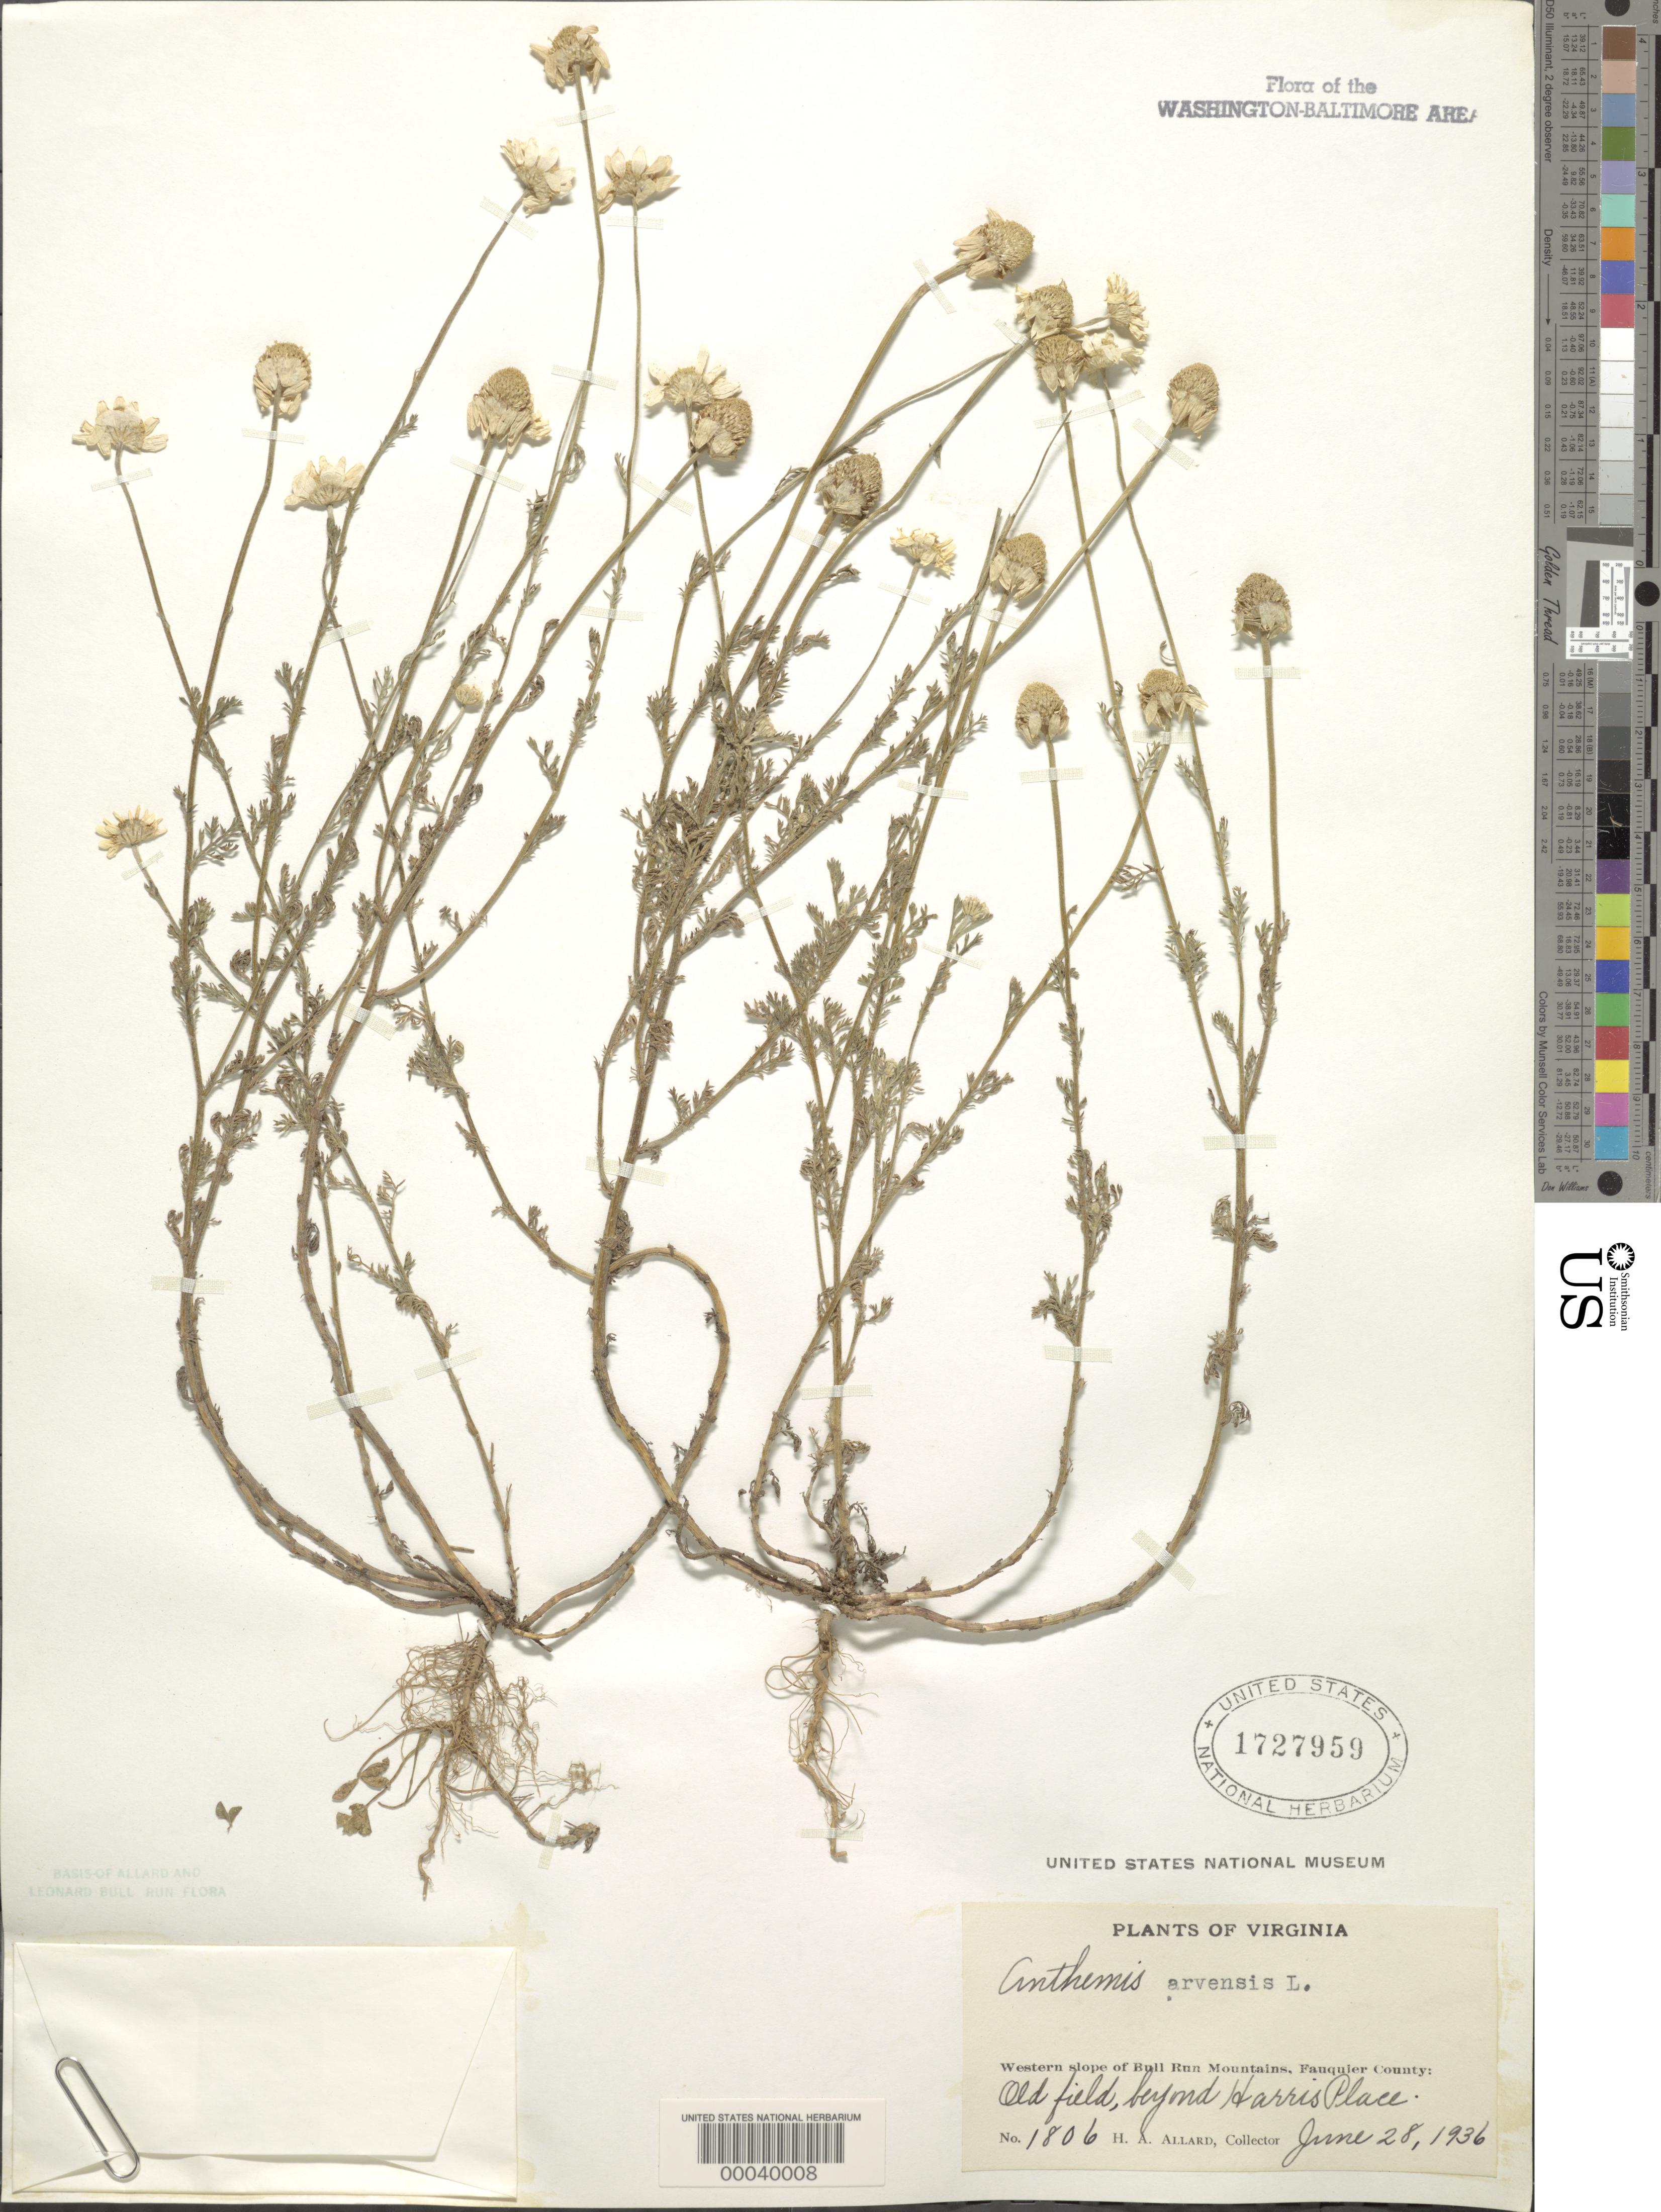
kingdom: Plantae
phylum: Tracheophyta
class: Magnoliopsida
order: Asterales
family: Asteraceae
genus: Anthemis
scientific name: Anthemis arvensis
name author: L.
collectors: H. A. Allard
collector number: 1806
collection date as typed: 28 Jun 1936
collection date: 1936-06-28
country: United States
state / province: Virginia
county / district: Fauquier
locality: Beyond Harris Place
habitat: Old field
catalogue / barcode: US 1727959